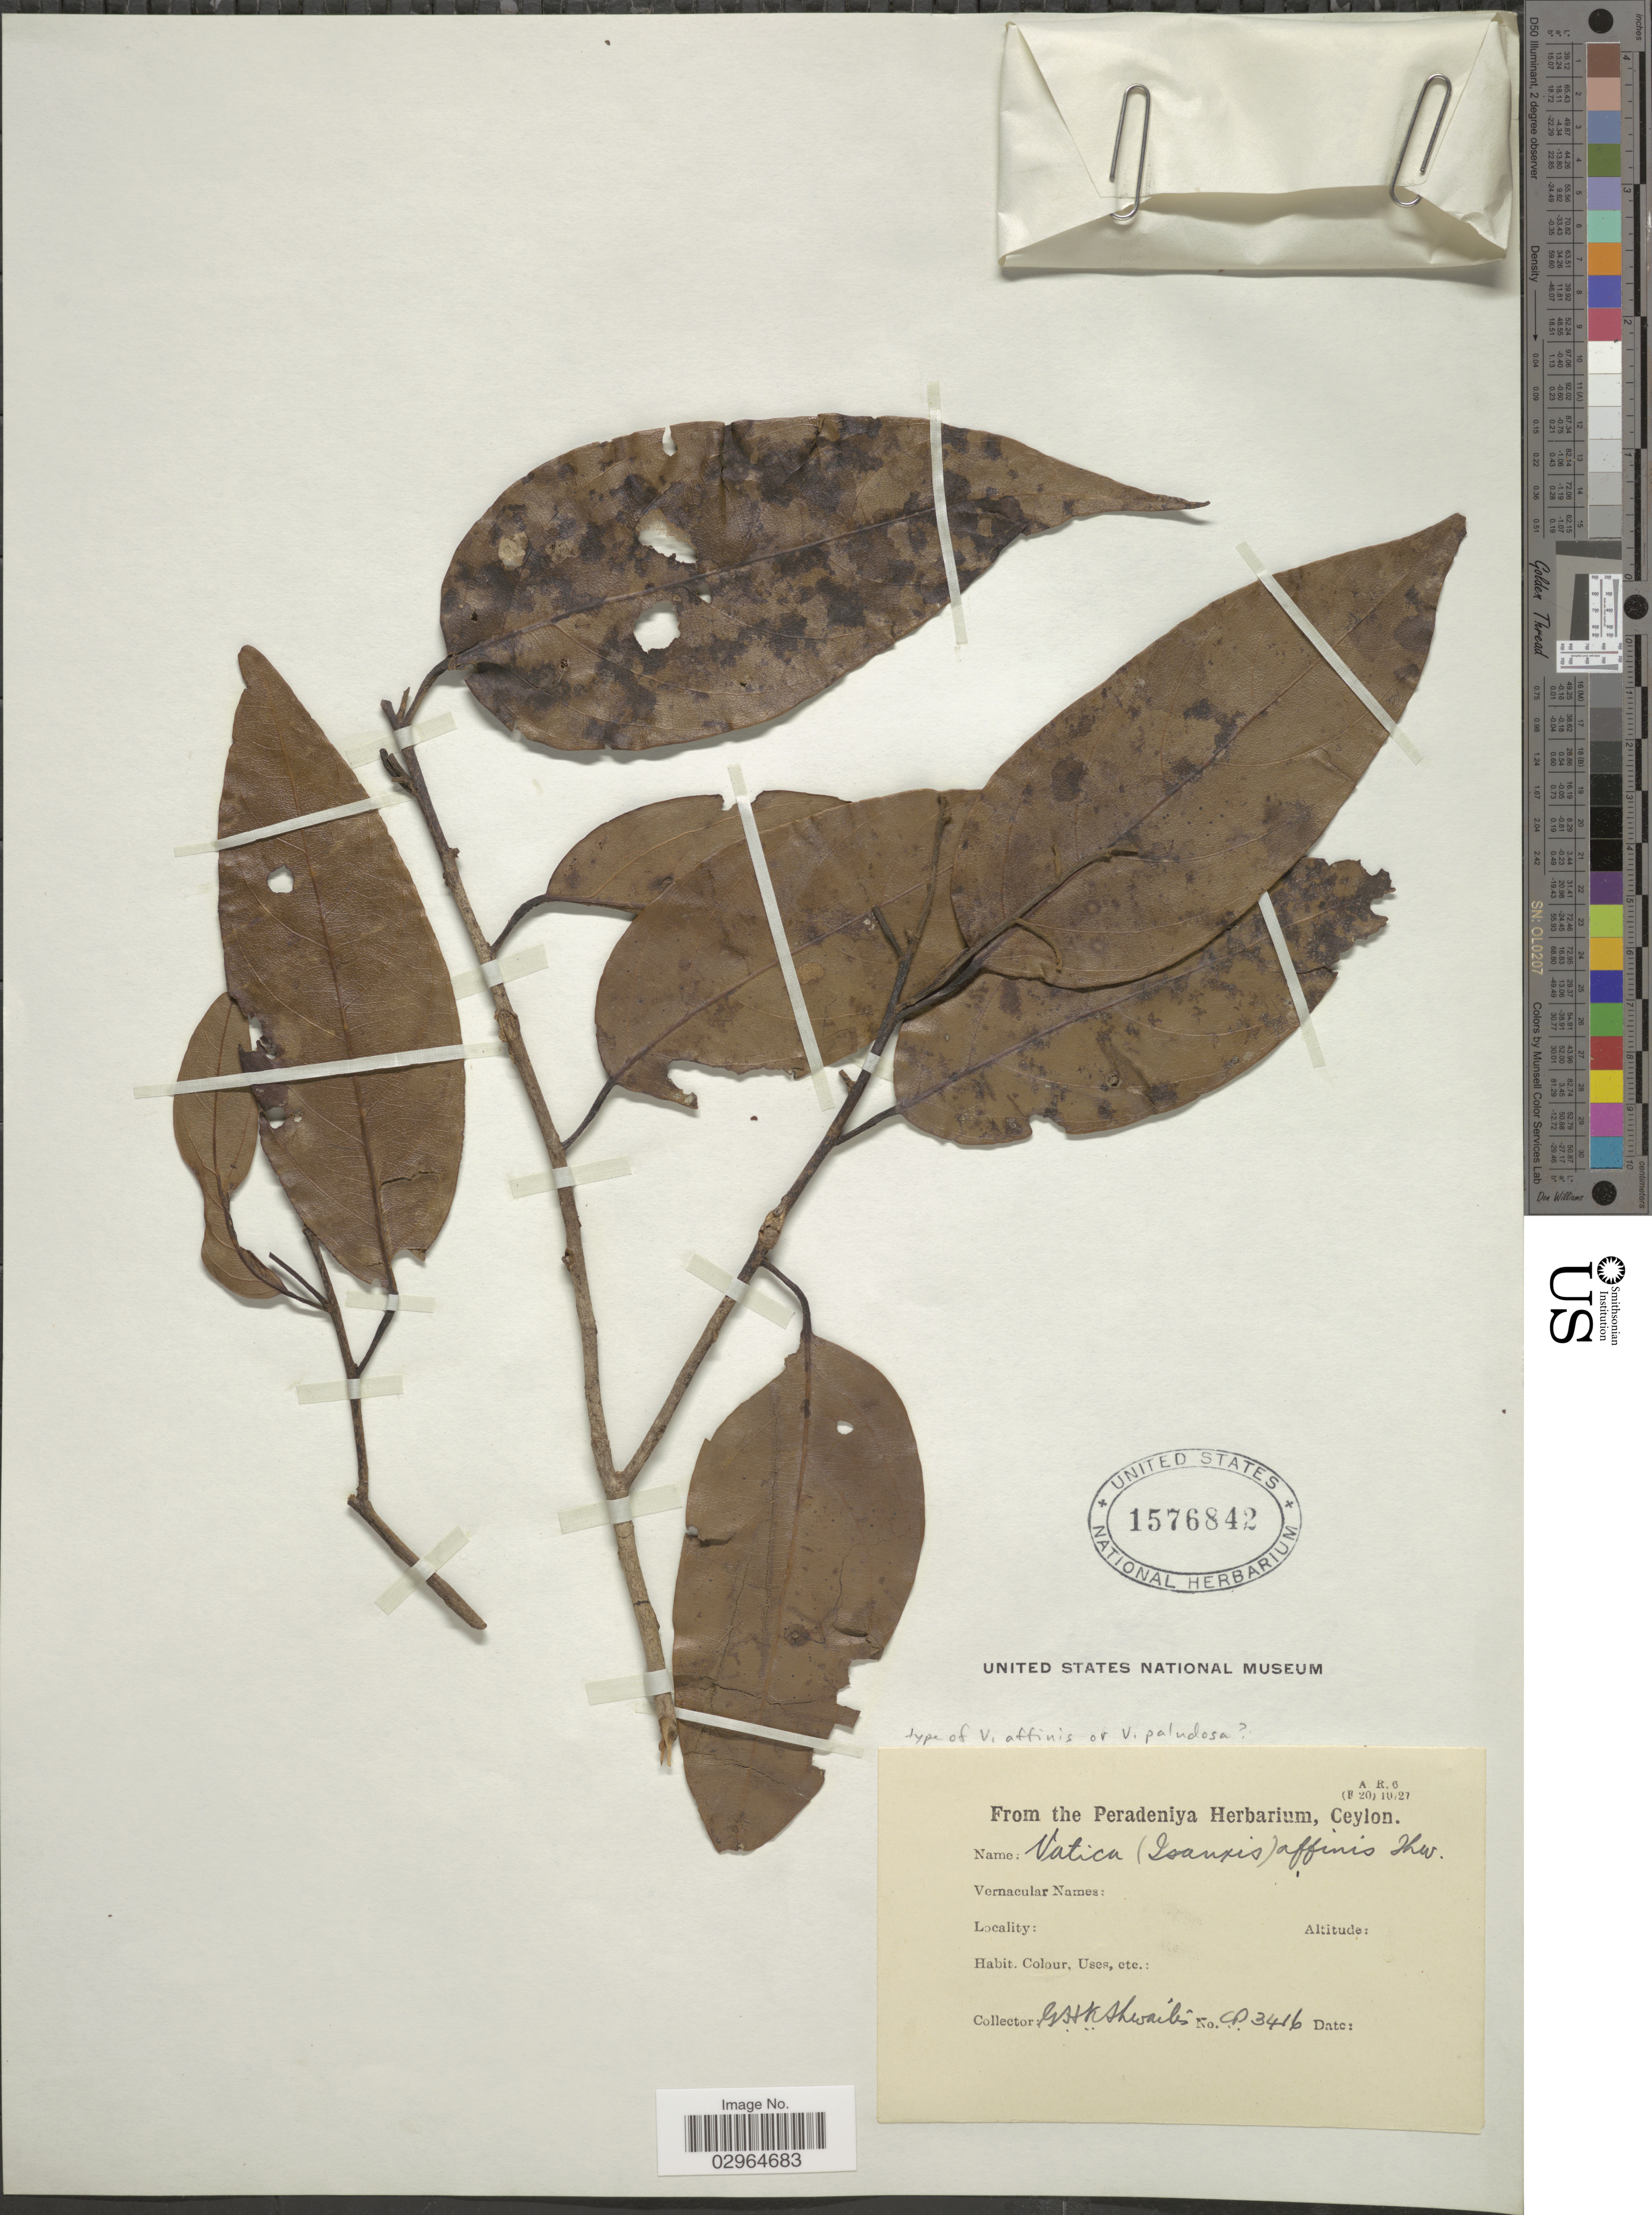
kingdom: Plantae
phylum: Tracheophyta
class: Magnoliopsida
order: Malvales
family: Dipterocarpaceae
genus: Vatica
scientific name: Vatica affinis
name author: Thwaites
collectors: G. H. K. Thwaites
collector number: CP3416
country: Sri Lanka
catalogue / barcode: US 1576842